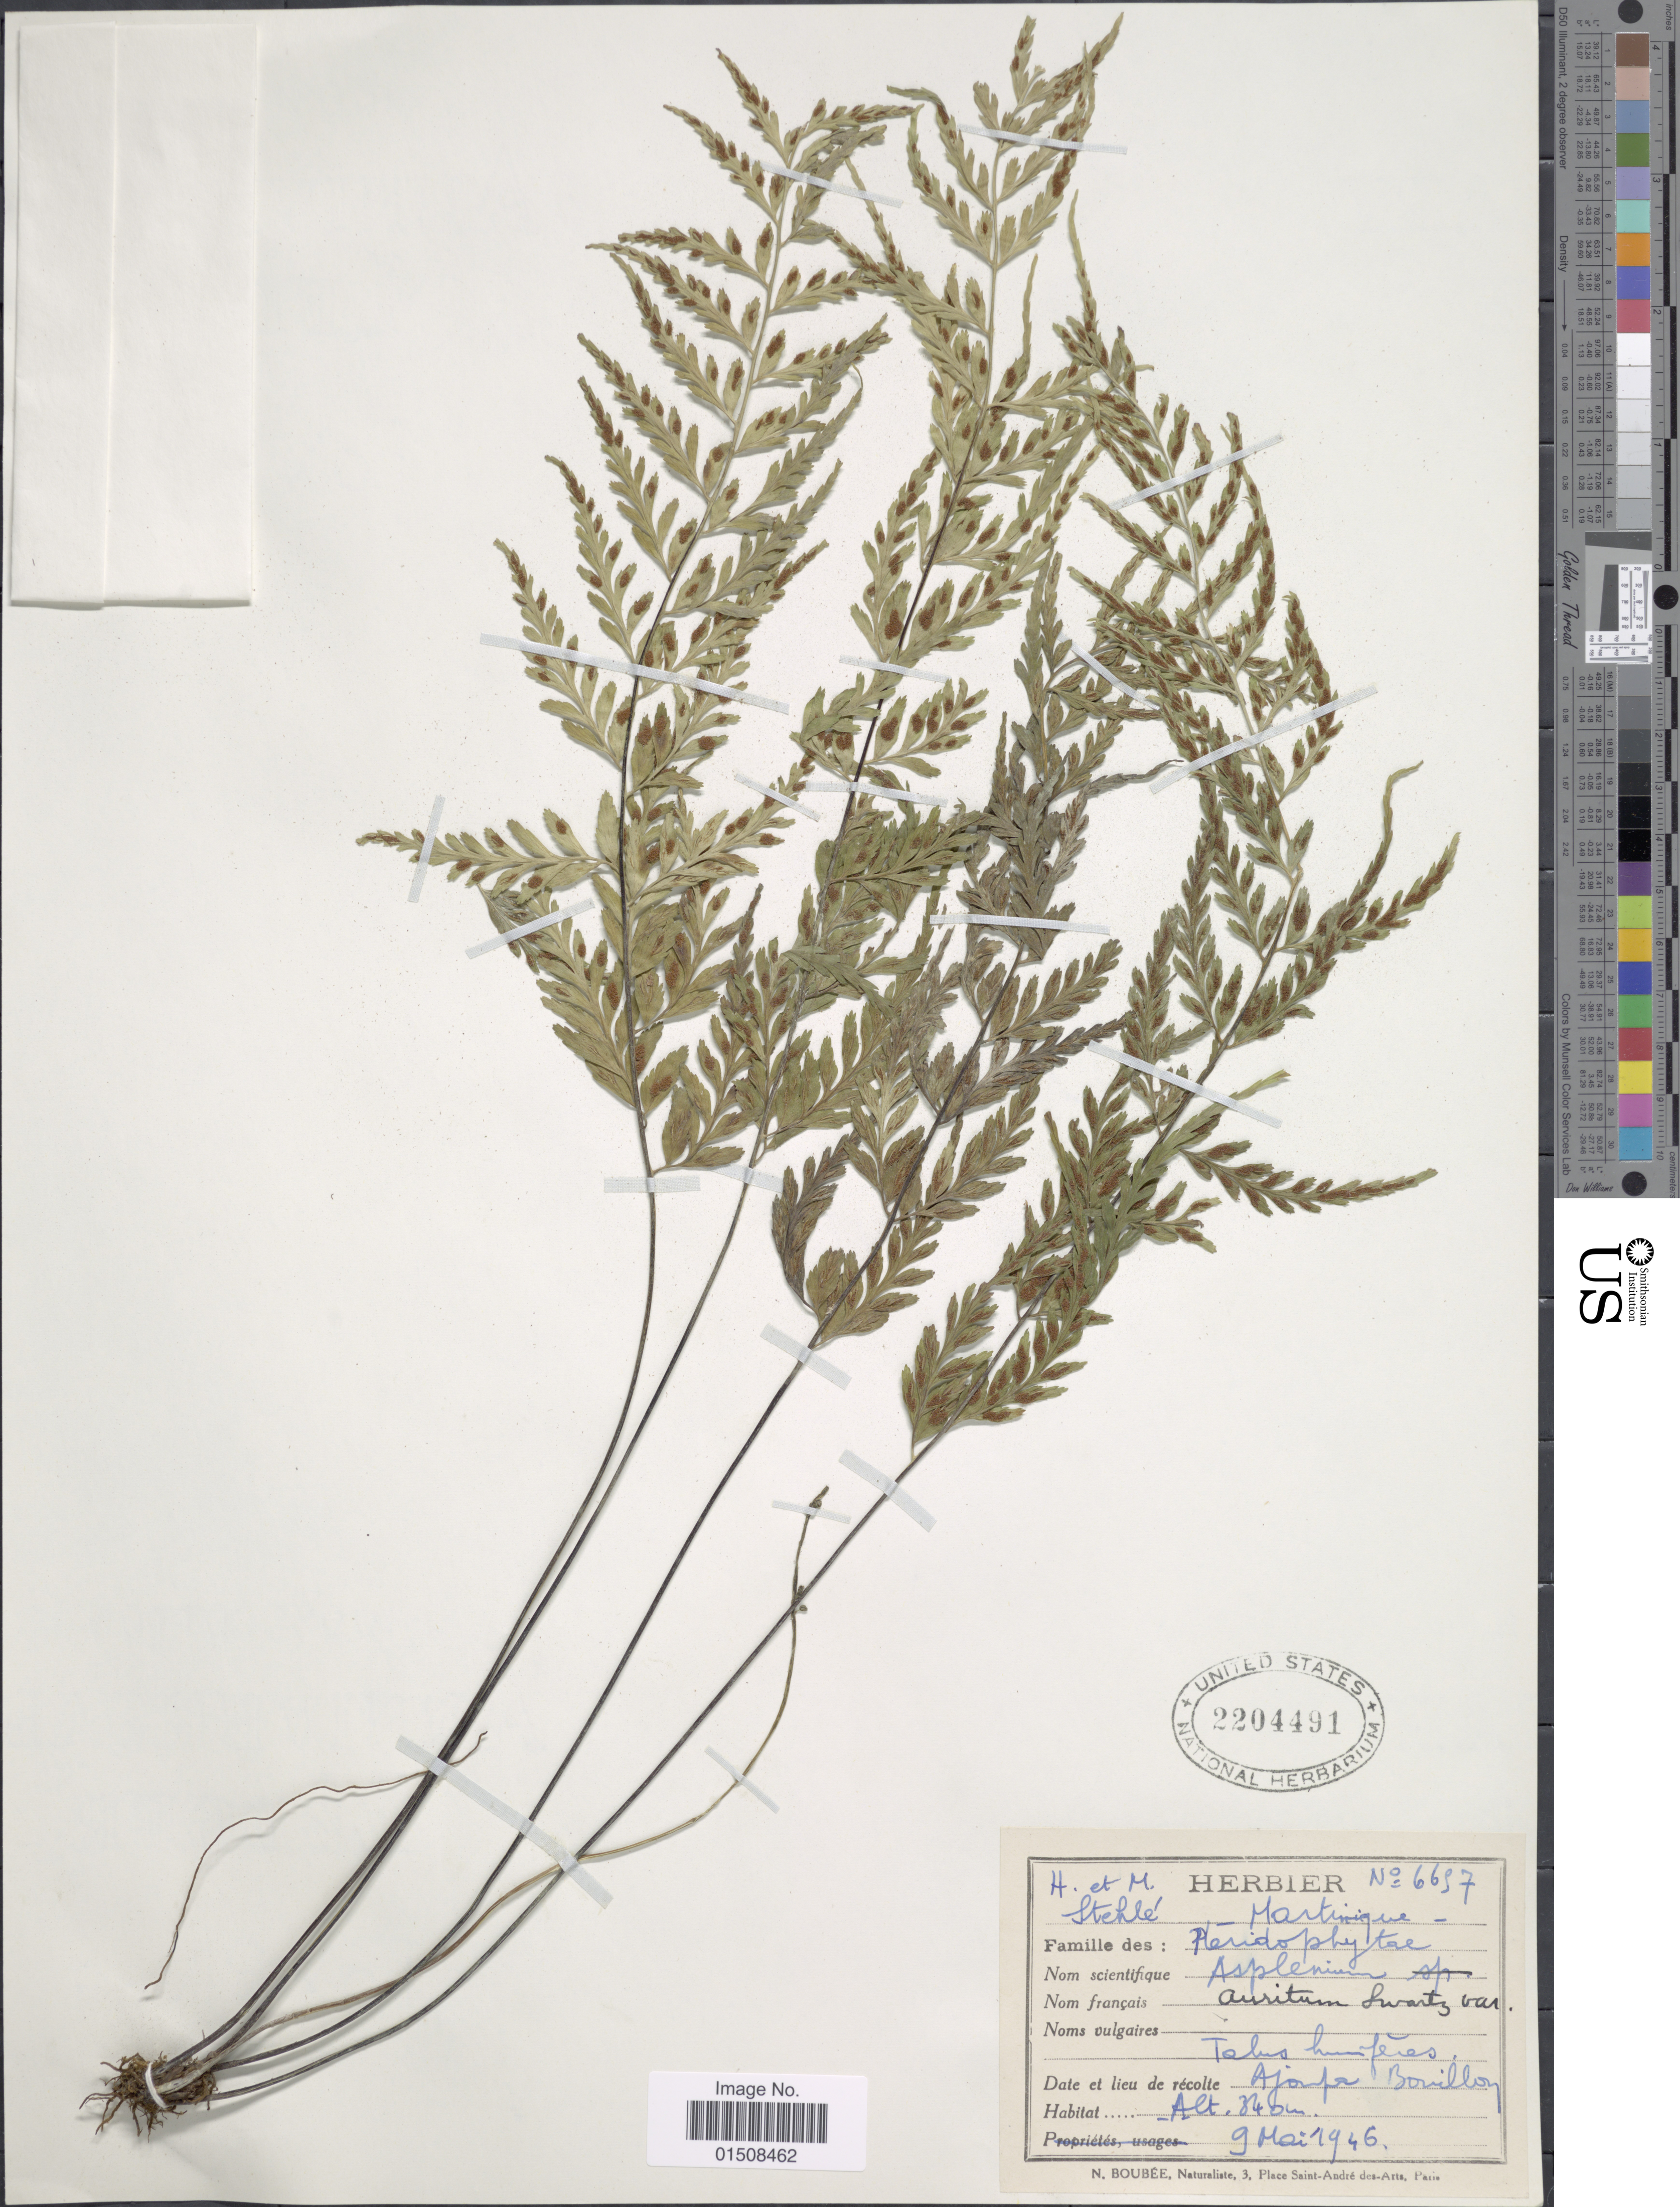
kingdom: Plantae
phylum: Tracheophyta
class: Polypodiopsida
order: Polypodiales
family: Aspleniaceae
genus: Asplenium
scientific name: Asplenium auritum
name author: Sw.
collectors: H. Stehlé & M. Stehlé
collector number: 6657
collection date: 1946-05-09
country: Martinique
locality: L'Ajoupa-Bouillon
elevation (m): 340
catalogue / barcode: US 2204491